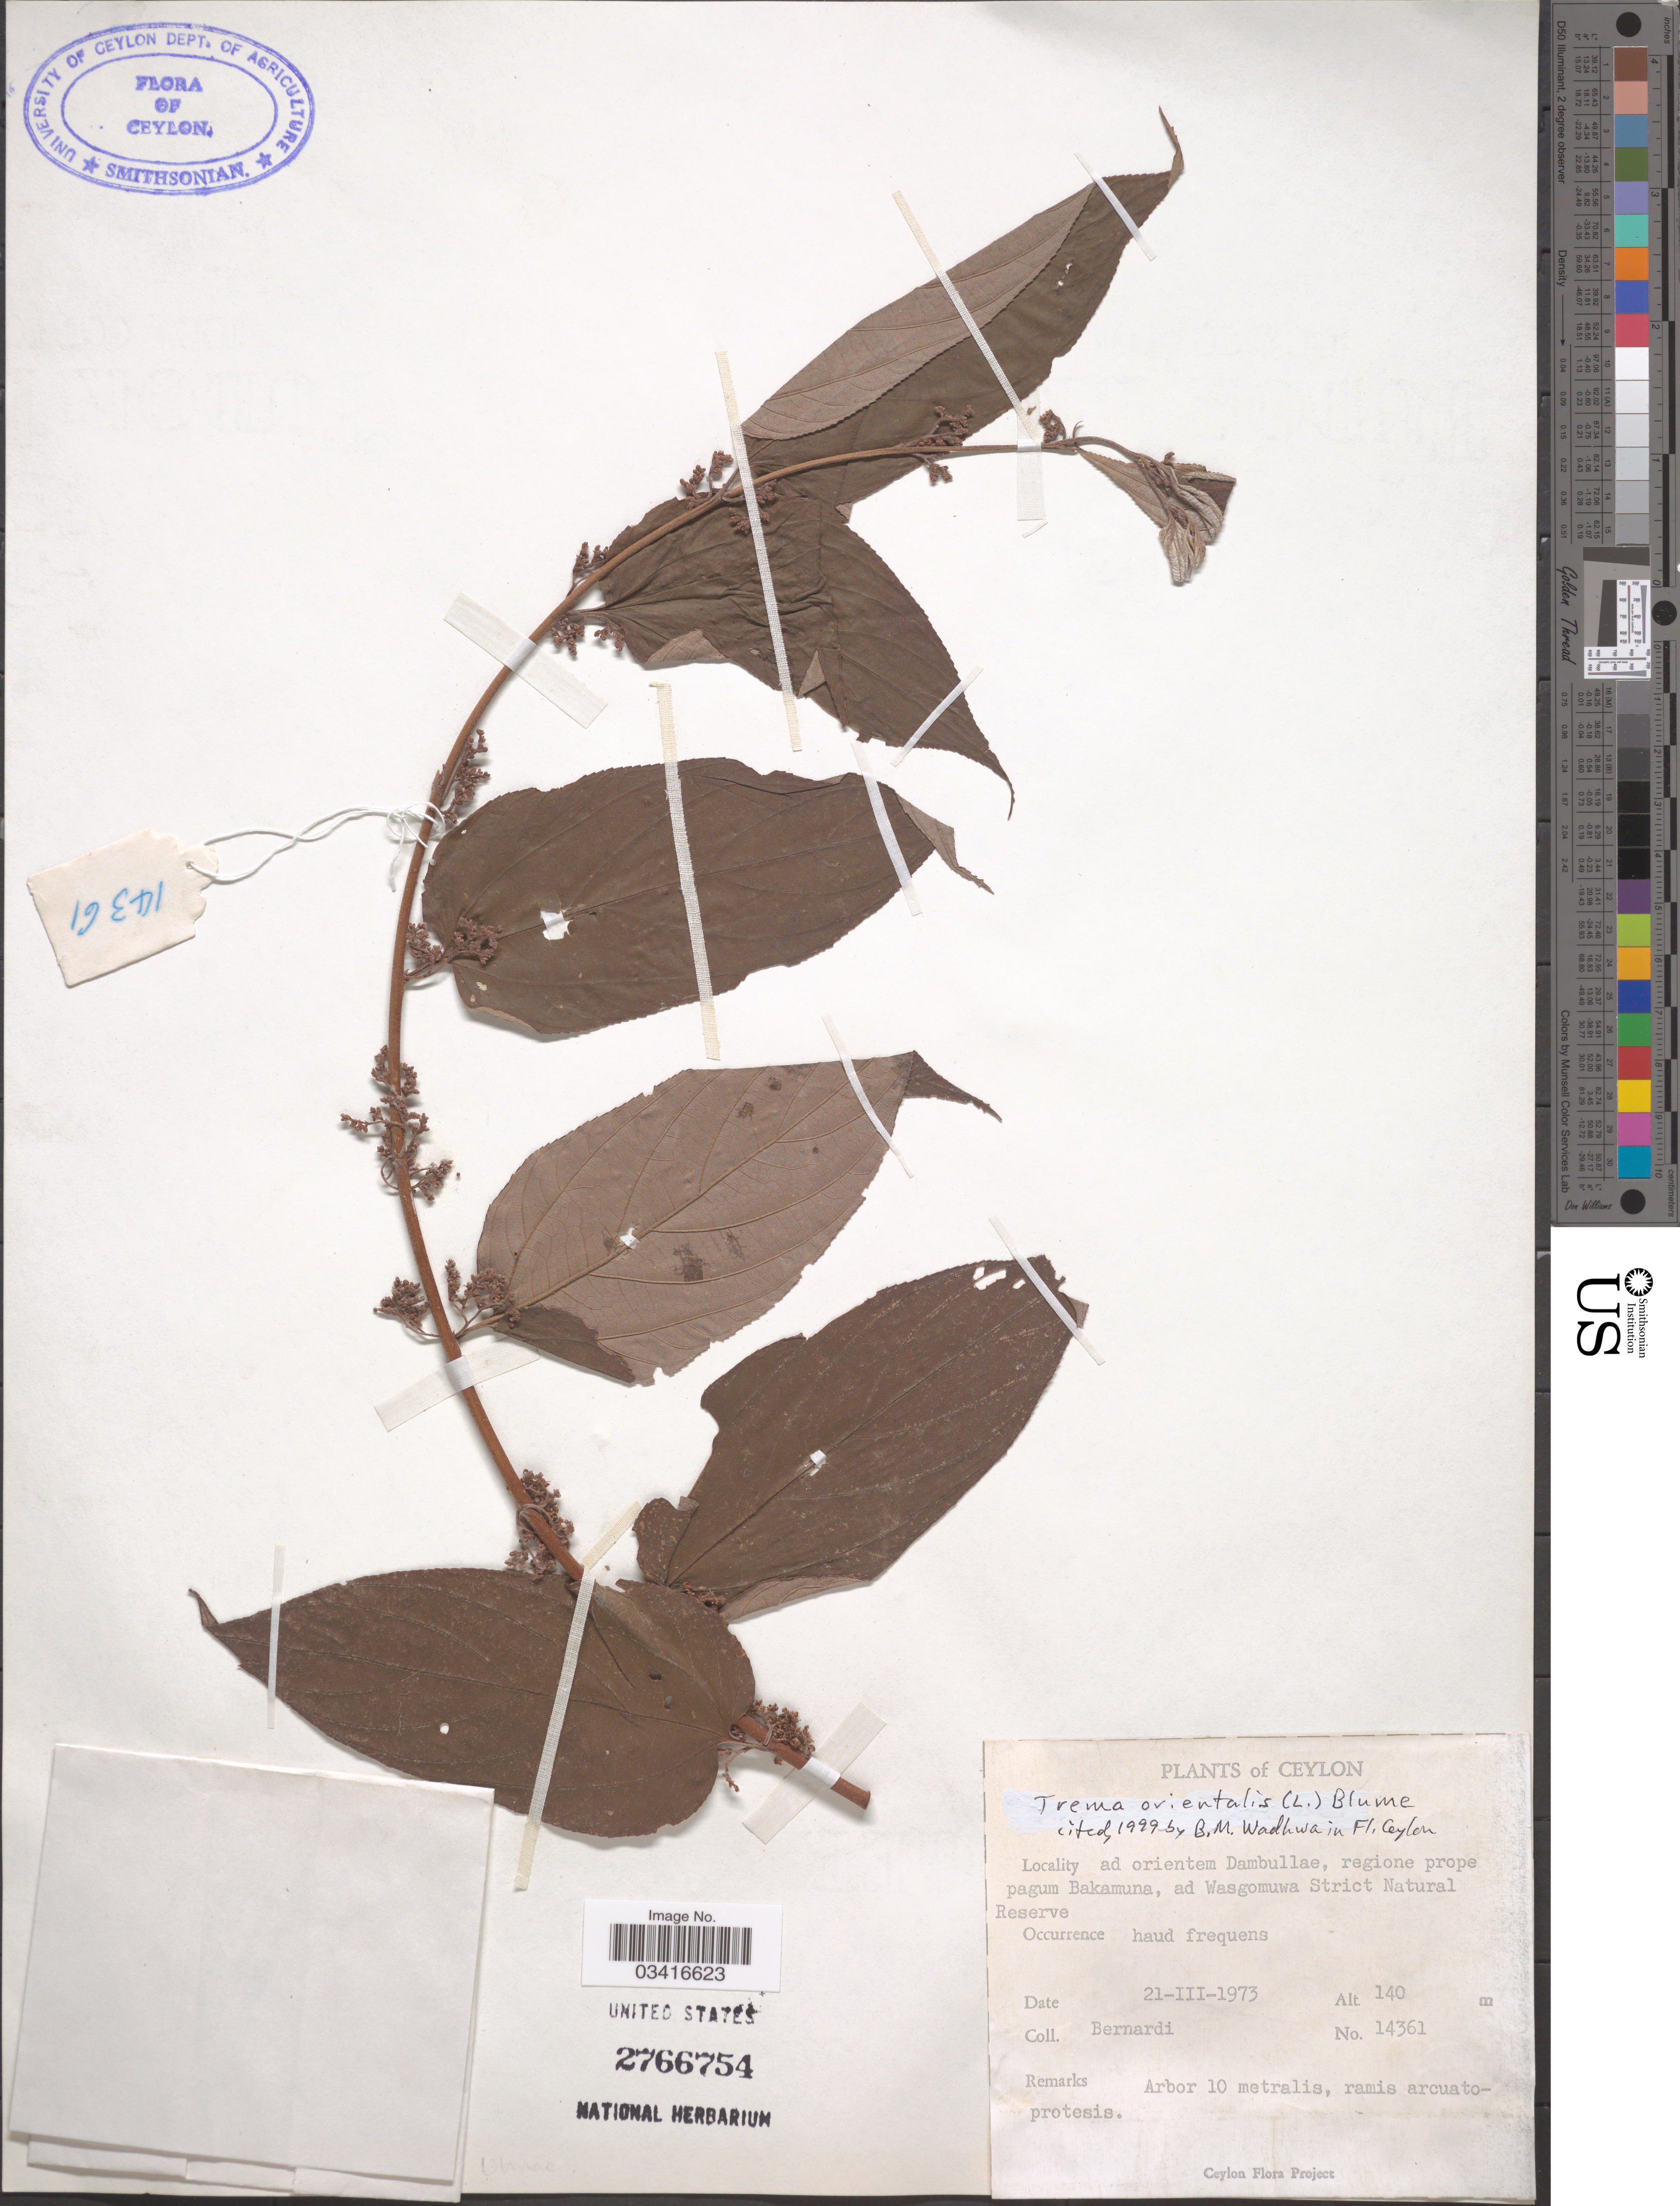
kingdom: Plantae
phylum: Tracheophyta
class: Magnoliopsida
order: Rosales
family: Cannabaceae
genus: Trema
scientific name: Trema orientale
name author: (L.) Blume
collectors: Bernardi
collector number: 14361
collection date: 1973-03-21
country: Sri Lanka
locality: Ceylon. Ad orientem Dambullae, regione prope pagum Bakamuna, ad Wasgomuwa Strict Natural Reserve.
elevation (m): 140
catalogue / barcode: US 2766754